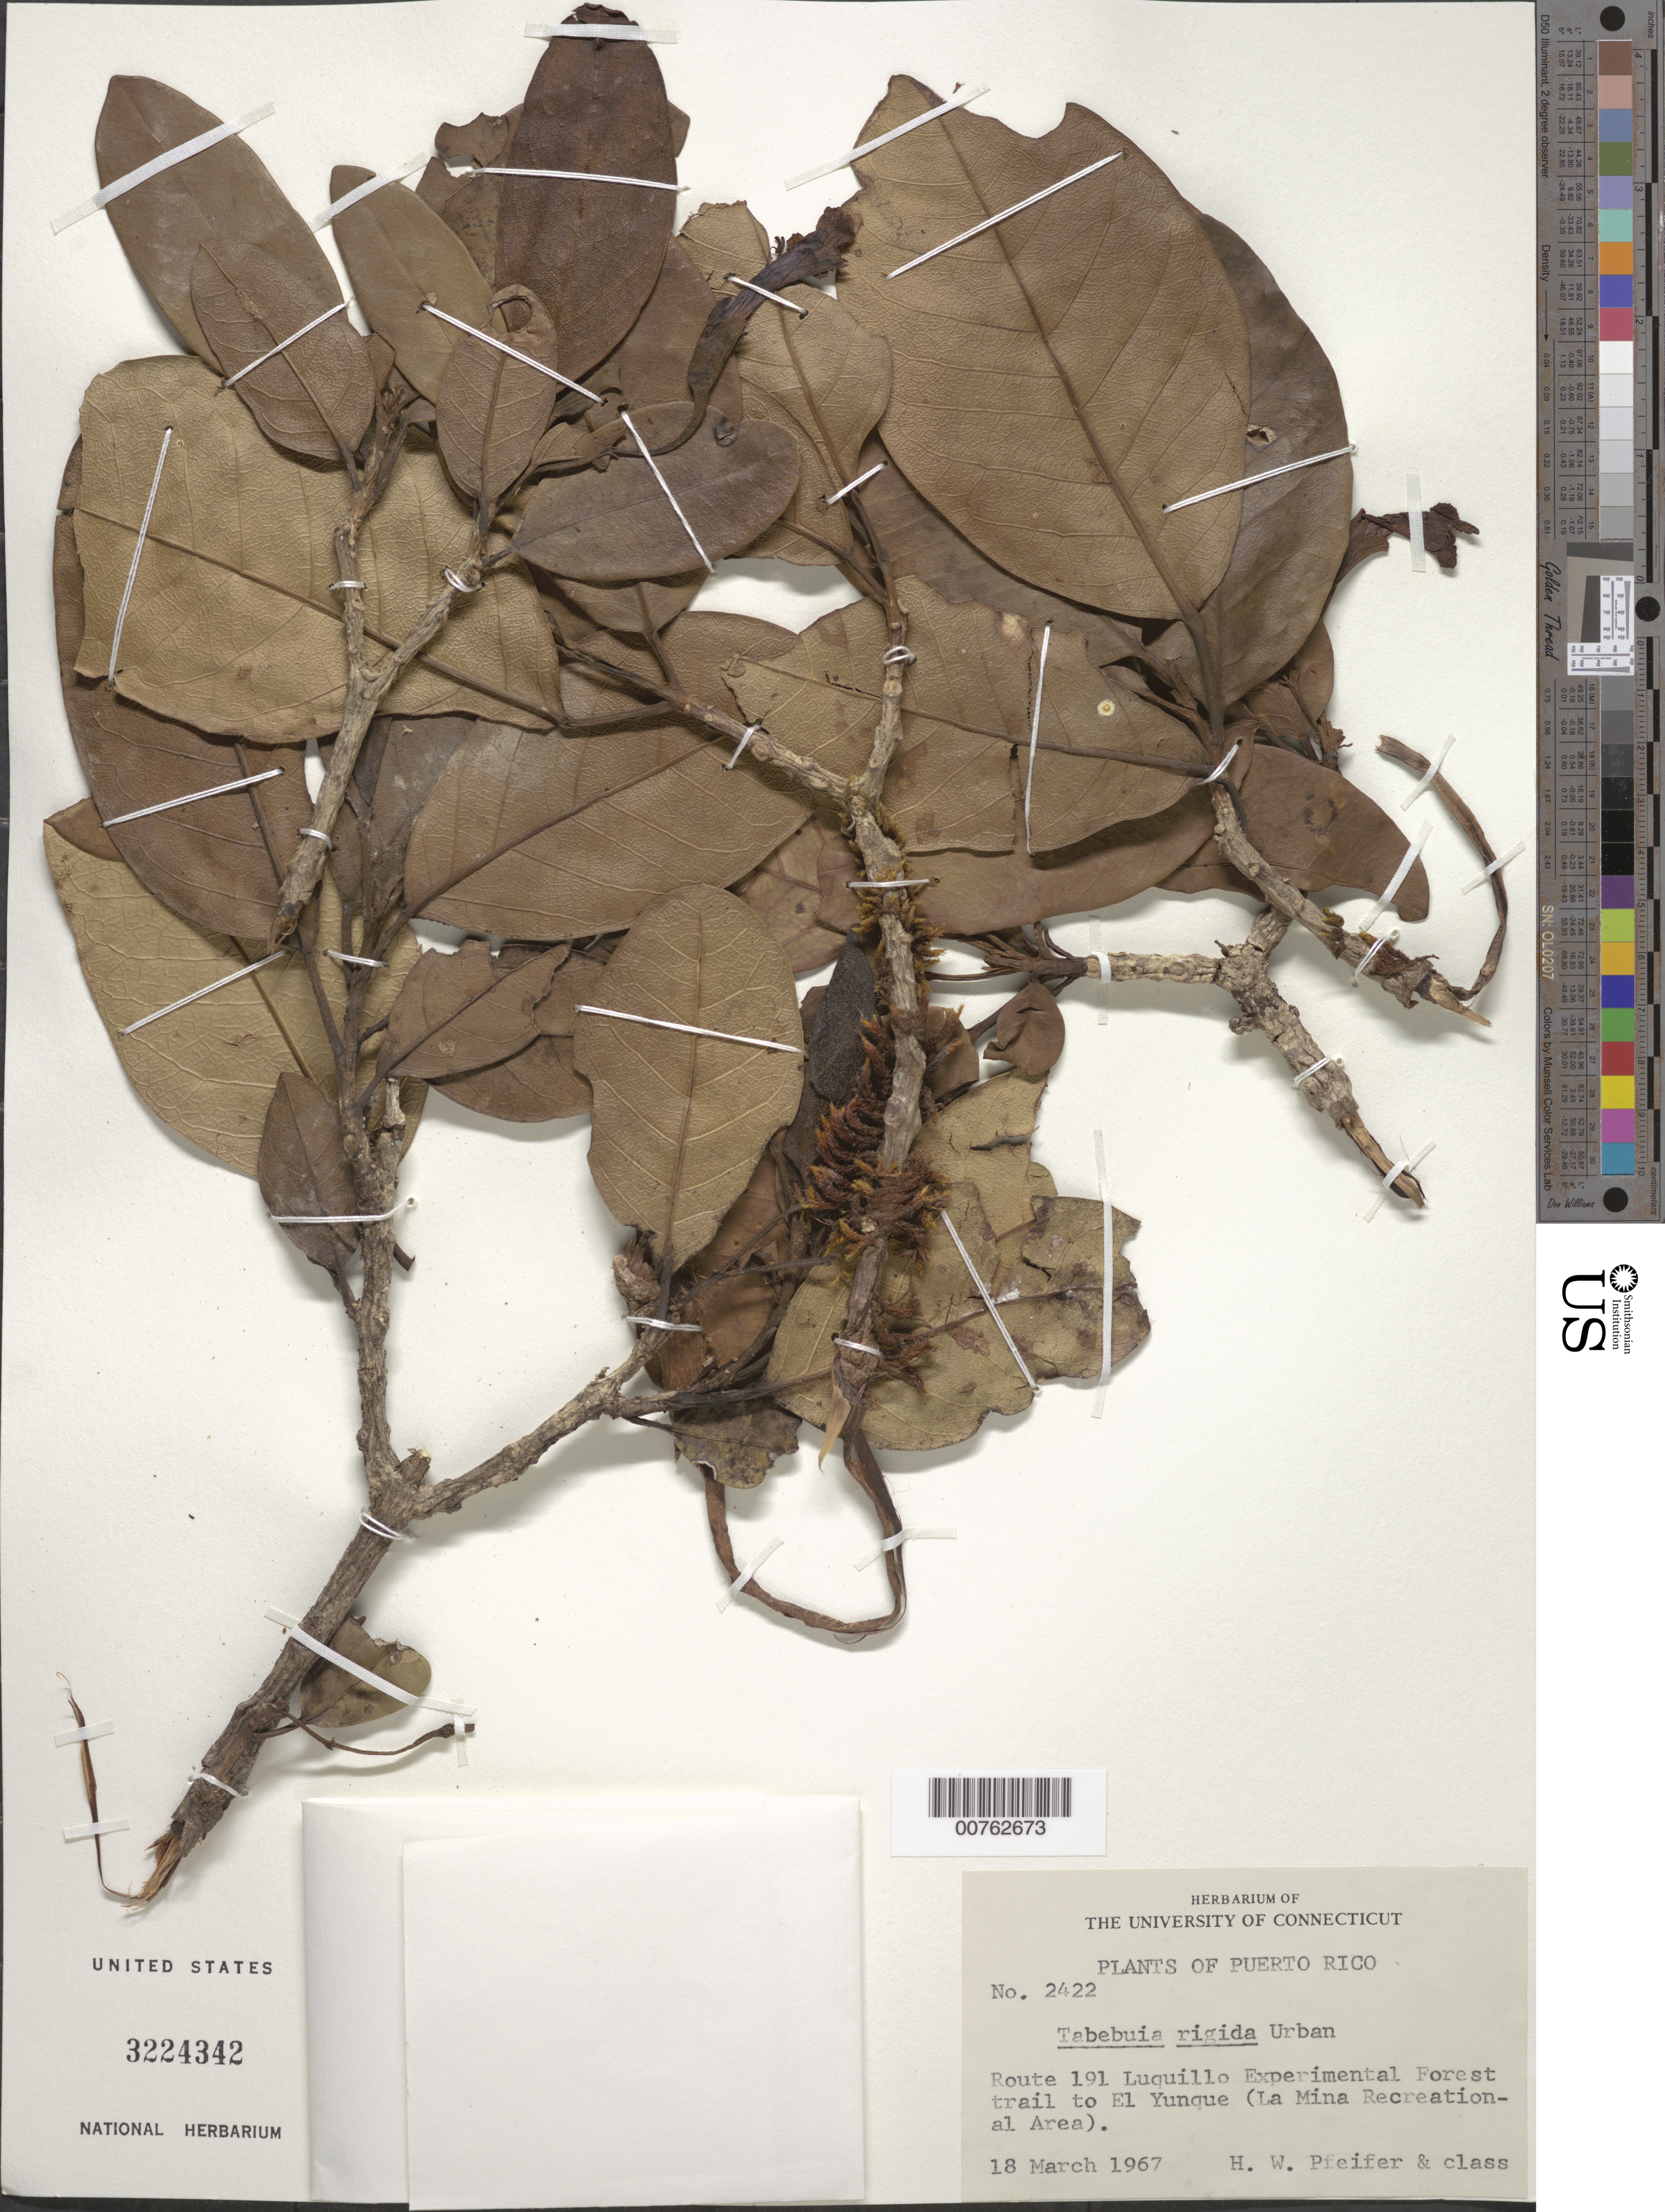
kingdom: Plantae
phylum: Tracheophyta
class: Magnoliopsida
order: Lamiales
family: Bignoniaceae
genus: Tabebuia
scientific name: Tabebuia rigida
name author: Urb.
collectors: H. W. Pfeifer & Class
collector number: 2422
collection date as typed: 18 Mar 1967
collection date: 1967-03-18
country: Puerto Rico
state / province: Luquillo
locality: Route 191 Luquillo Experimental Forest trail to El Yunque (La Mina Recreational Area)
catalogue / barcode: US 3224342